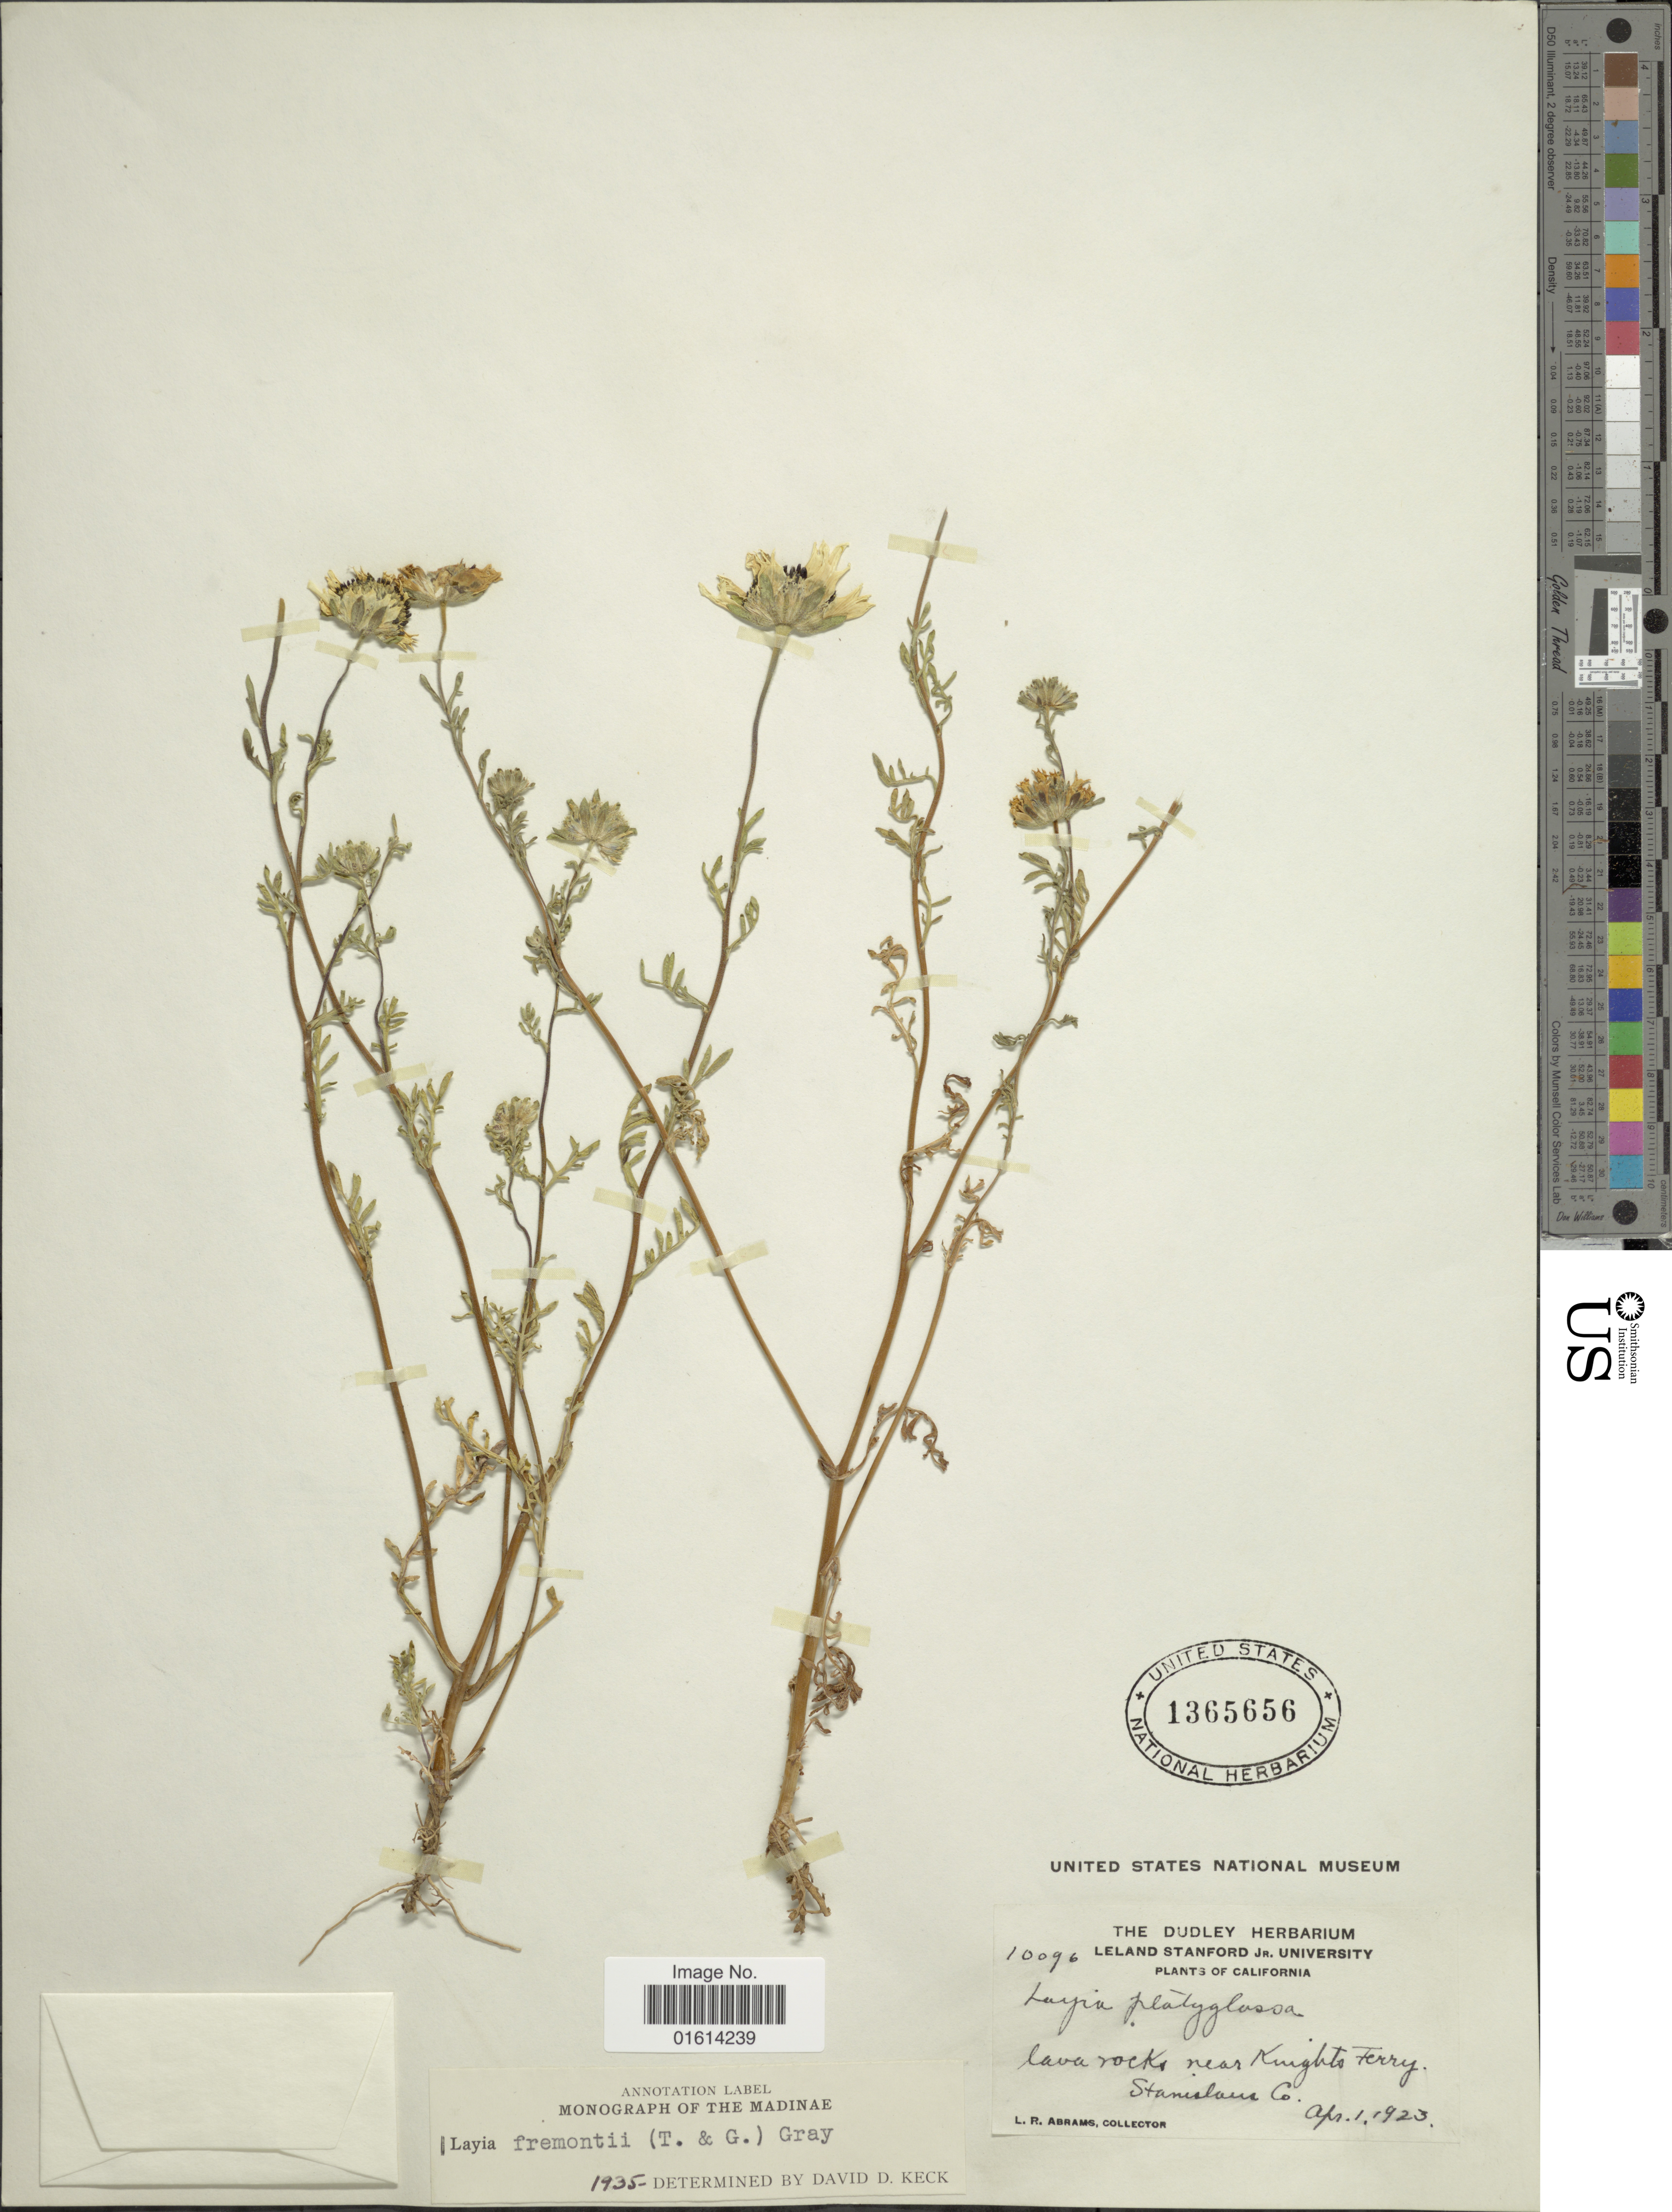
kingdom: Plantae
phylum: Tracheophyta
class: Magnoliopsida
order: Asterales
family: Asteraceae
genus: Layia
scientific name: Layia fremontii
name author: A. Gray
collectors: L. Abrams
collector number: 10096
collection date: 1923-04-01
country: United States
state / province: California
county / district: Stanislaus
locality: Near Knights Ferry, Stanislaus Co.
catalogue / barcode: US 1365656